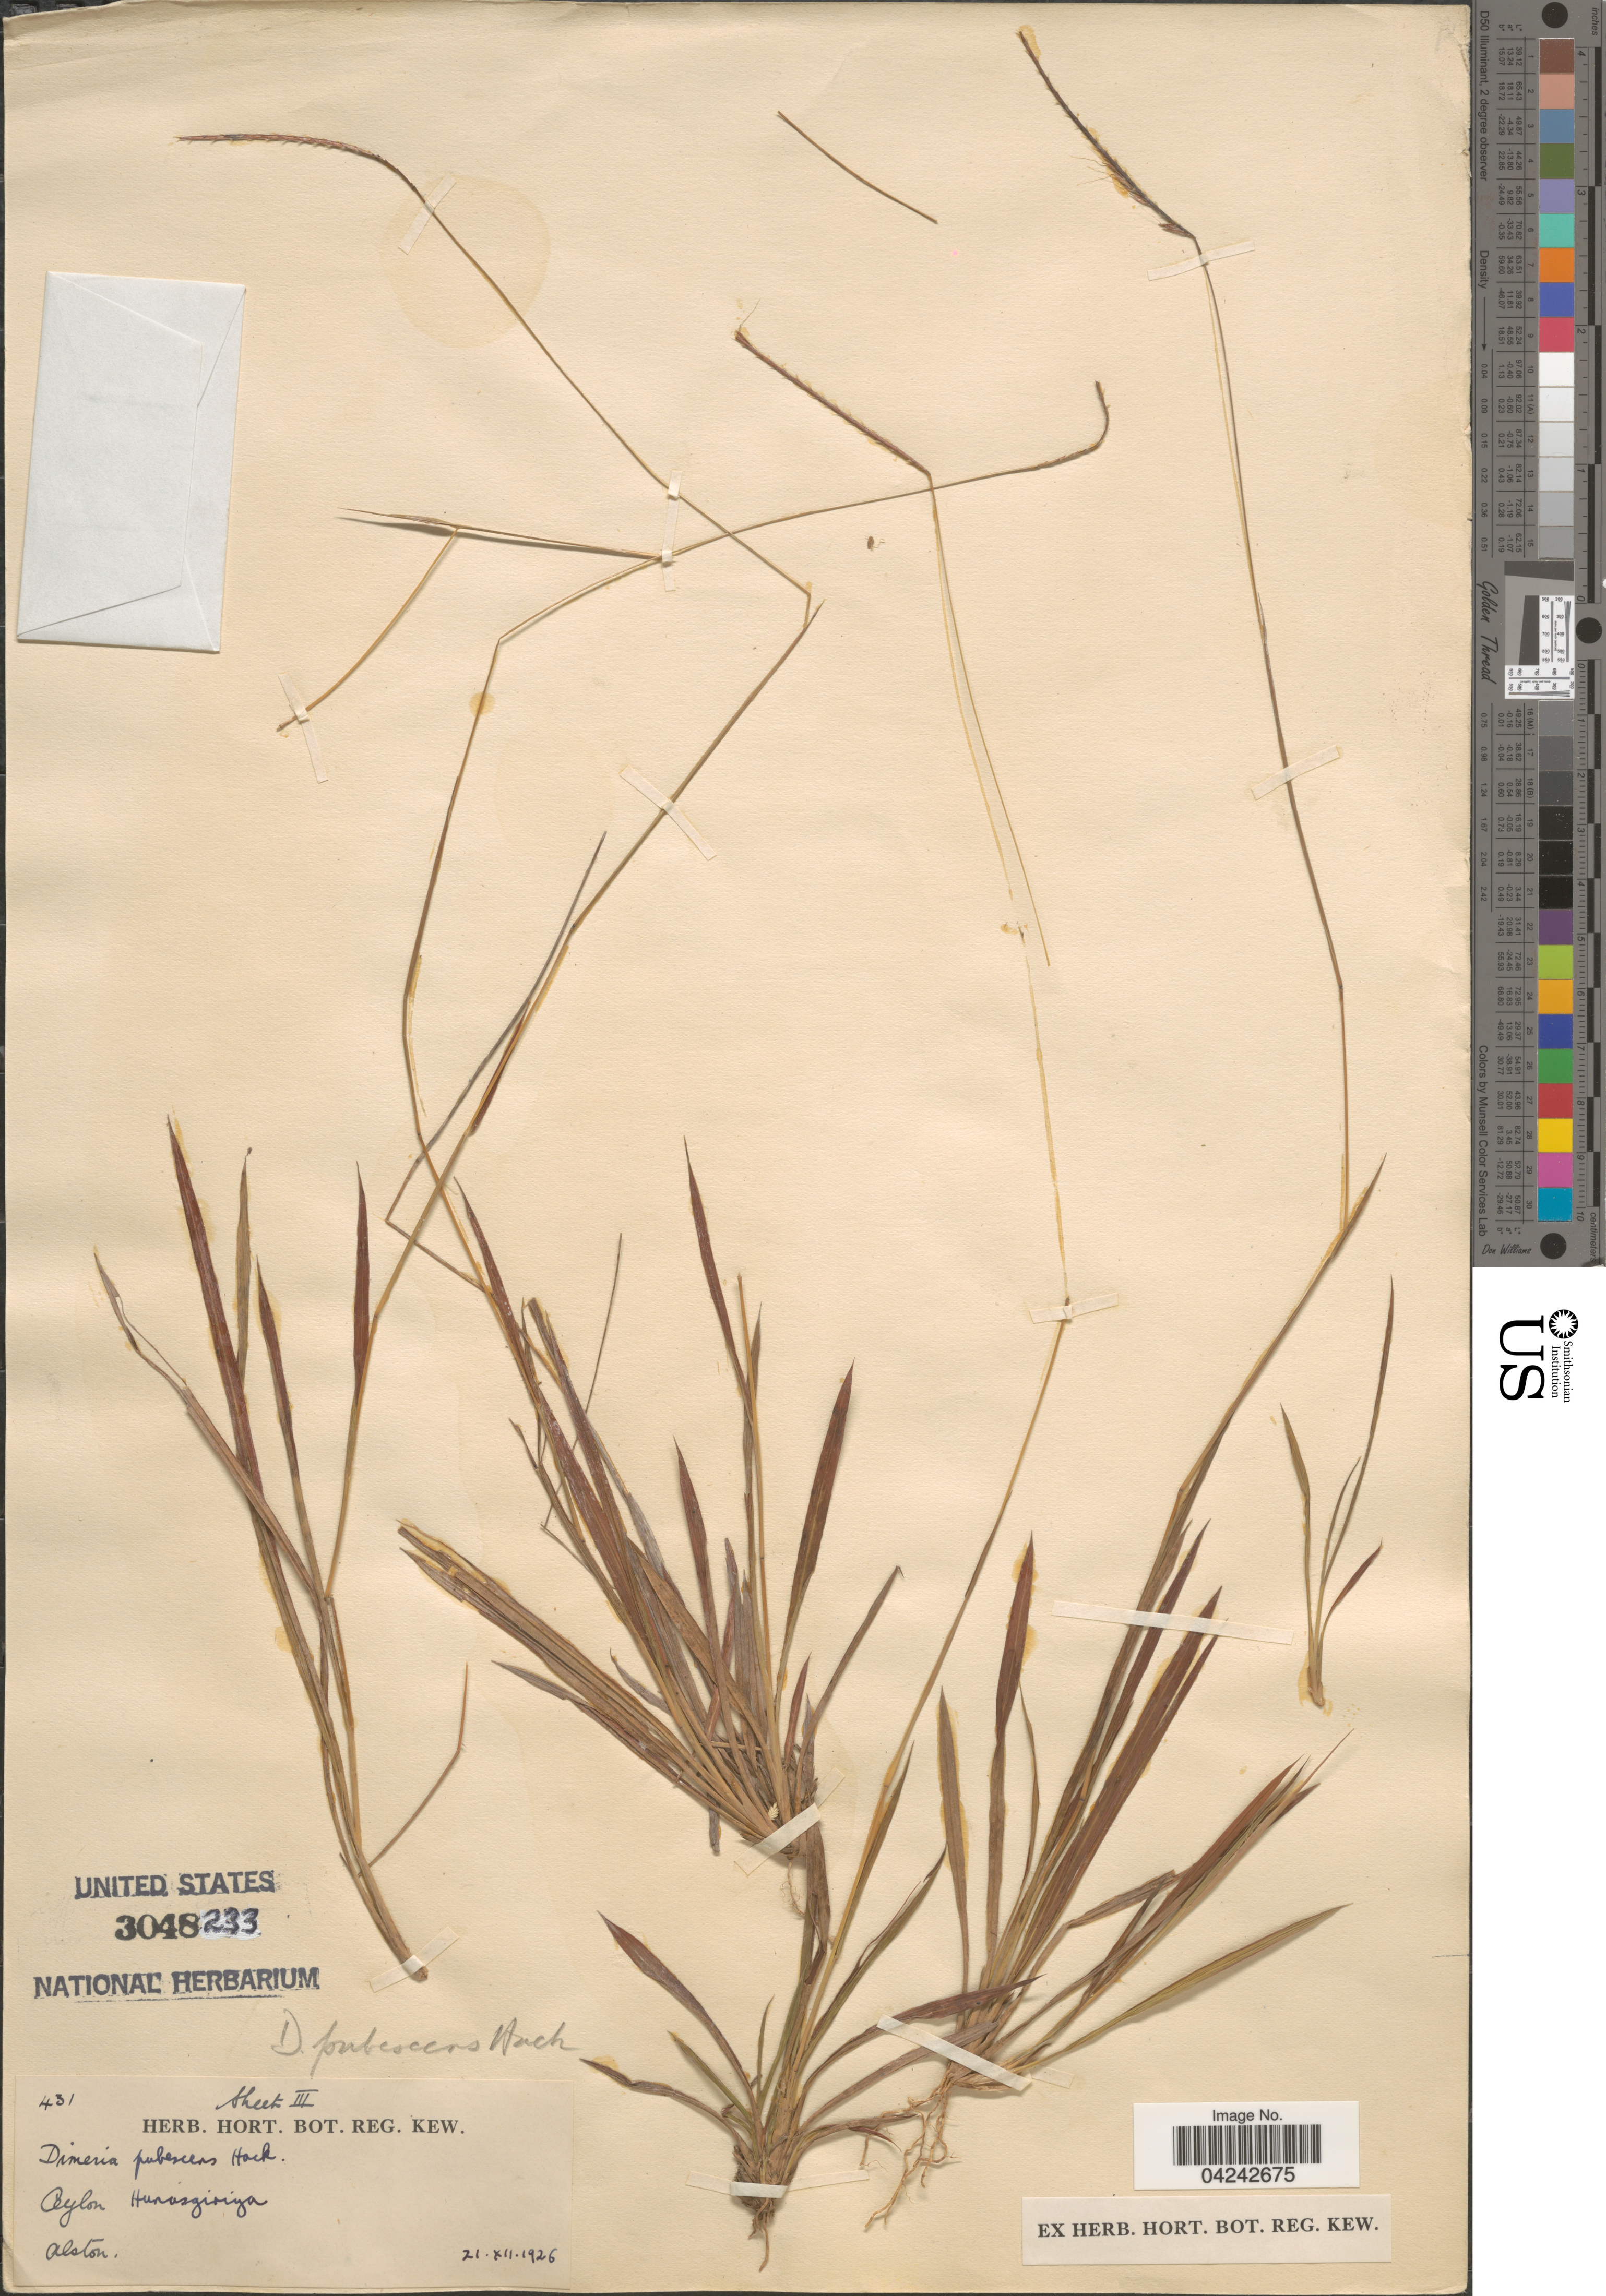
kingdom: Plantae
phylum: Tracheophyta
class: Liliopsida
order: Poales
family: Poaceae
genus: Dimeria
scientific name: Dimeria pubescens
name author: Hack.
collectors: Alston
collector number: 431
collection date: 1926-12-21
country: Sri Lanka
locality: Ceylon. Hunasgiriya.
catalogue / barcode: US 3048233